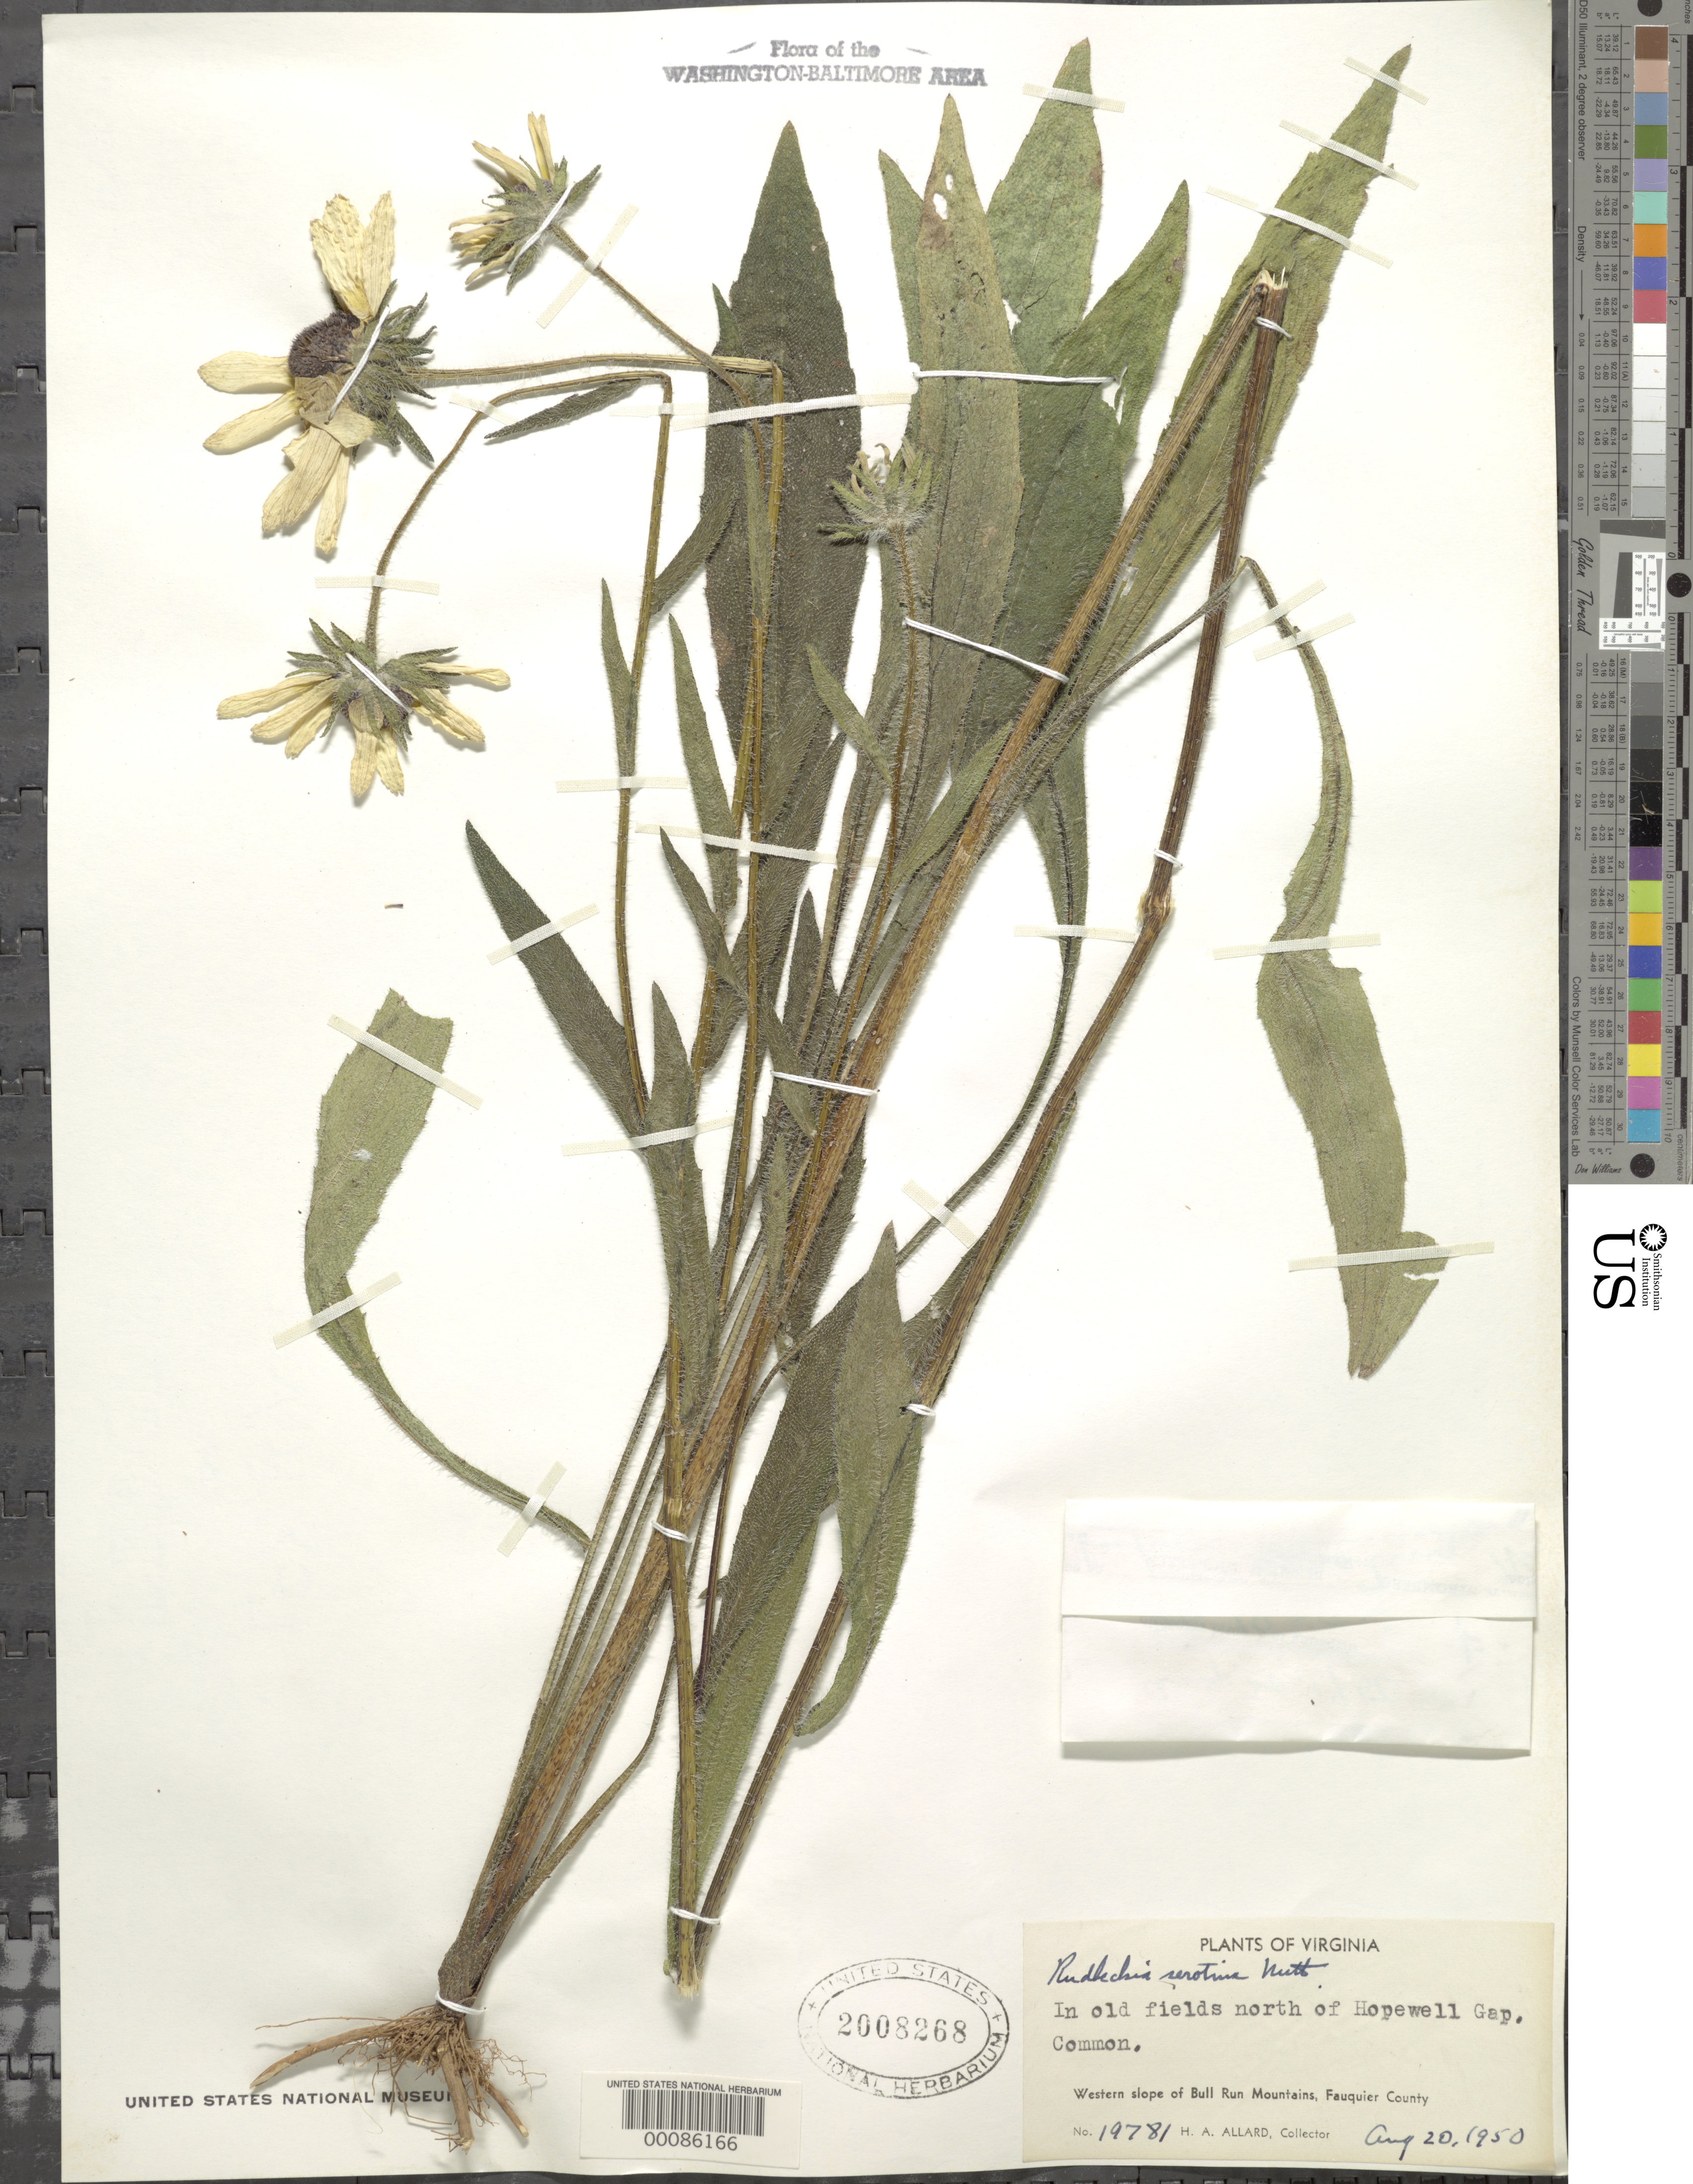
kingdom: Plantae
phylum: Tracheophyta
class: Magnoliopsida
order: Asterales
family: Asteraceae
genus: Rudbeckia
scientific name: Rudbeckia hirta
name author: L.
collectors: H. A. Allard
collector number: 19781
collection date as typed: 20 Aug 1950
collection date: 1950-08-20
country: United States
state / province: Virginia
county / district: Fauquier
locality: North of Hopewell Gap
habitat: Old fields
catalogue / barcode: US 2008268